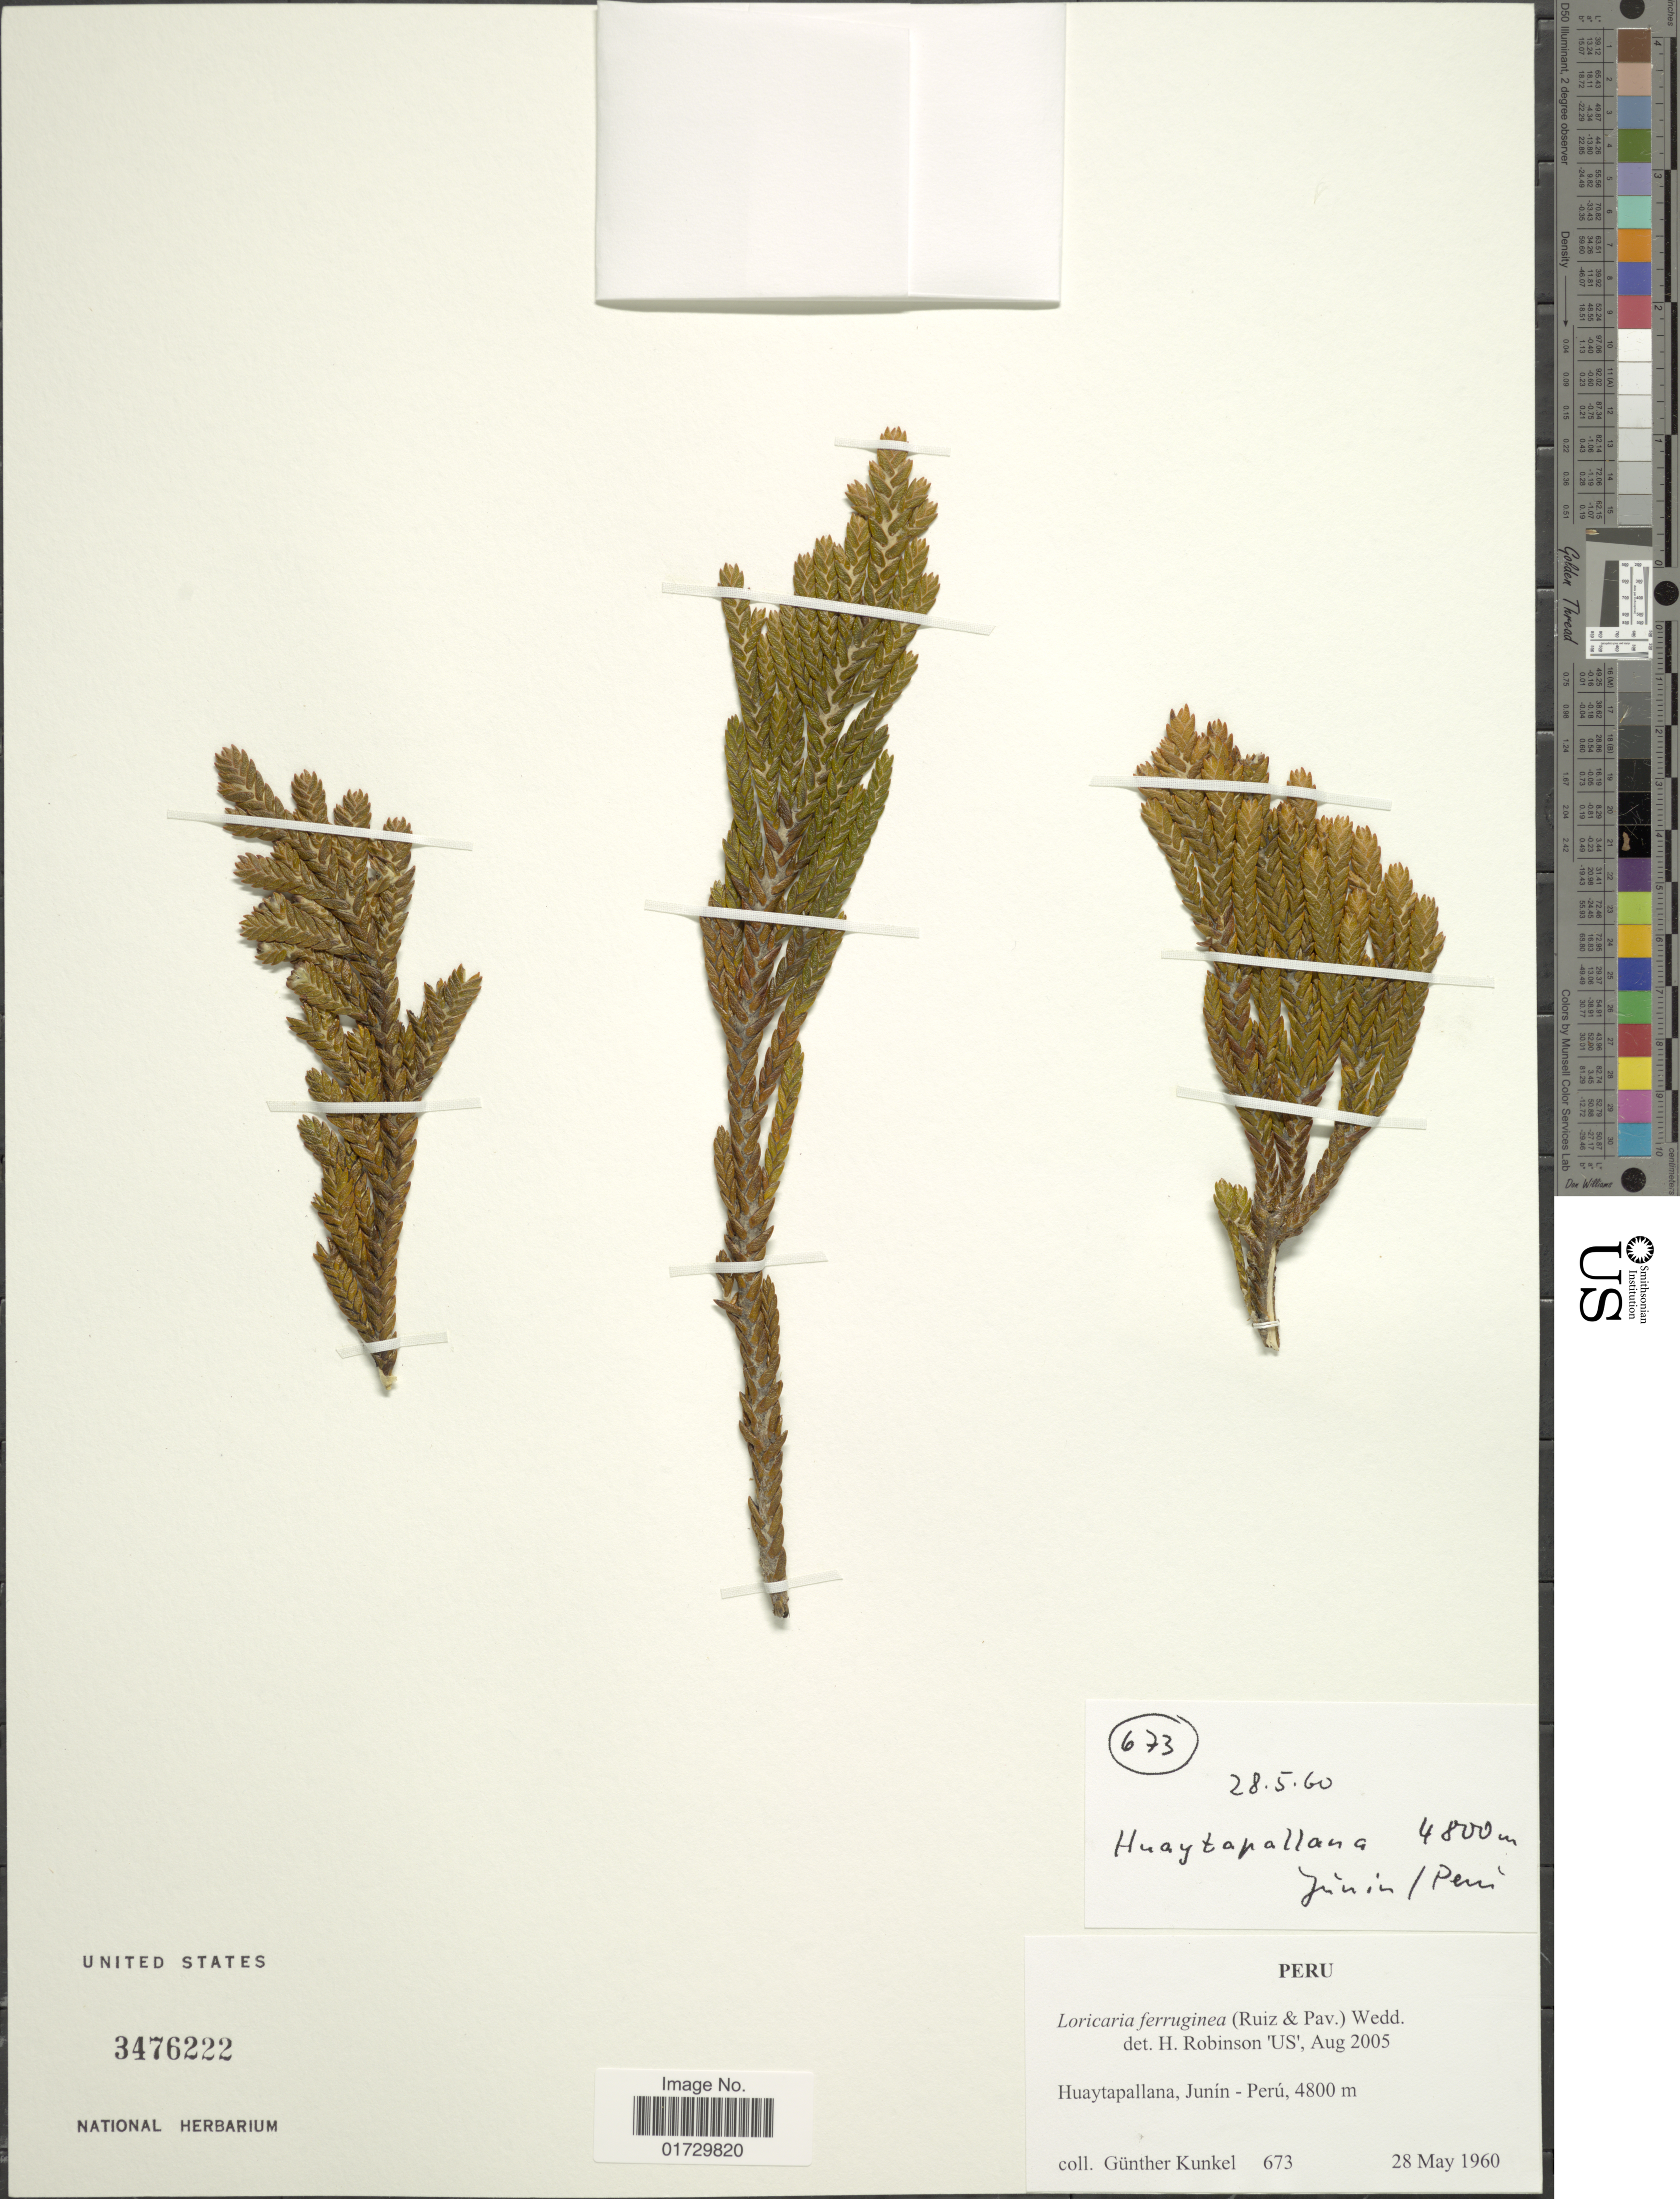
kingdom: Plantae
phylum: Tracheophyta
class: Magnoliopsida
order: Asterales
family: Asteraceae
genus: Loricaria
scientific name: Loricaria ferruginea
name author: (Ruiz & Pav.) Wedd.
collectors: G. Kunkel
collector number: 673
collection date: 1960-05-28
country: Peru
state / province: Junín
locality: Huaytapallana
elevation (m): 4800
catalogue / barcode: US 3476222